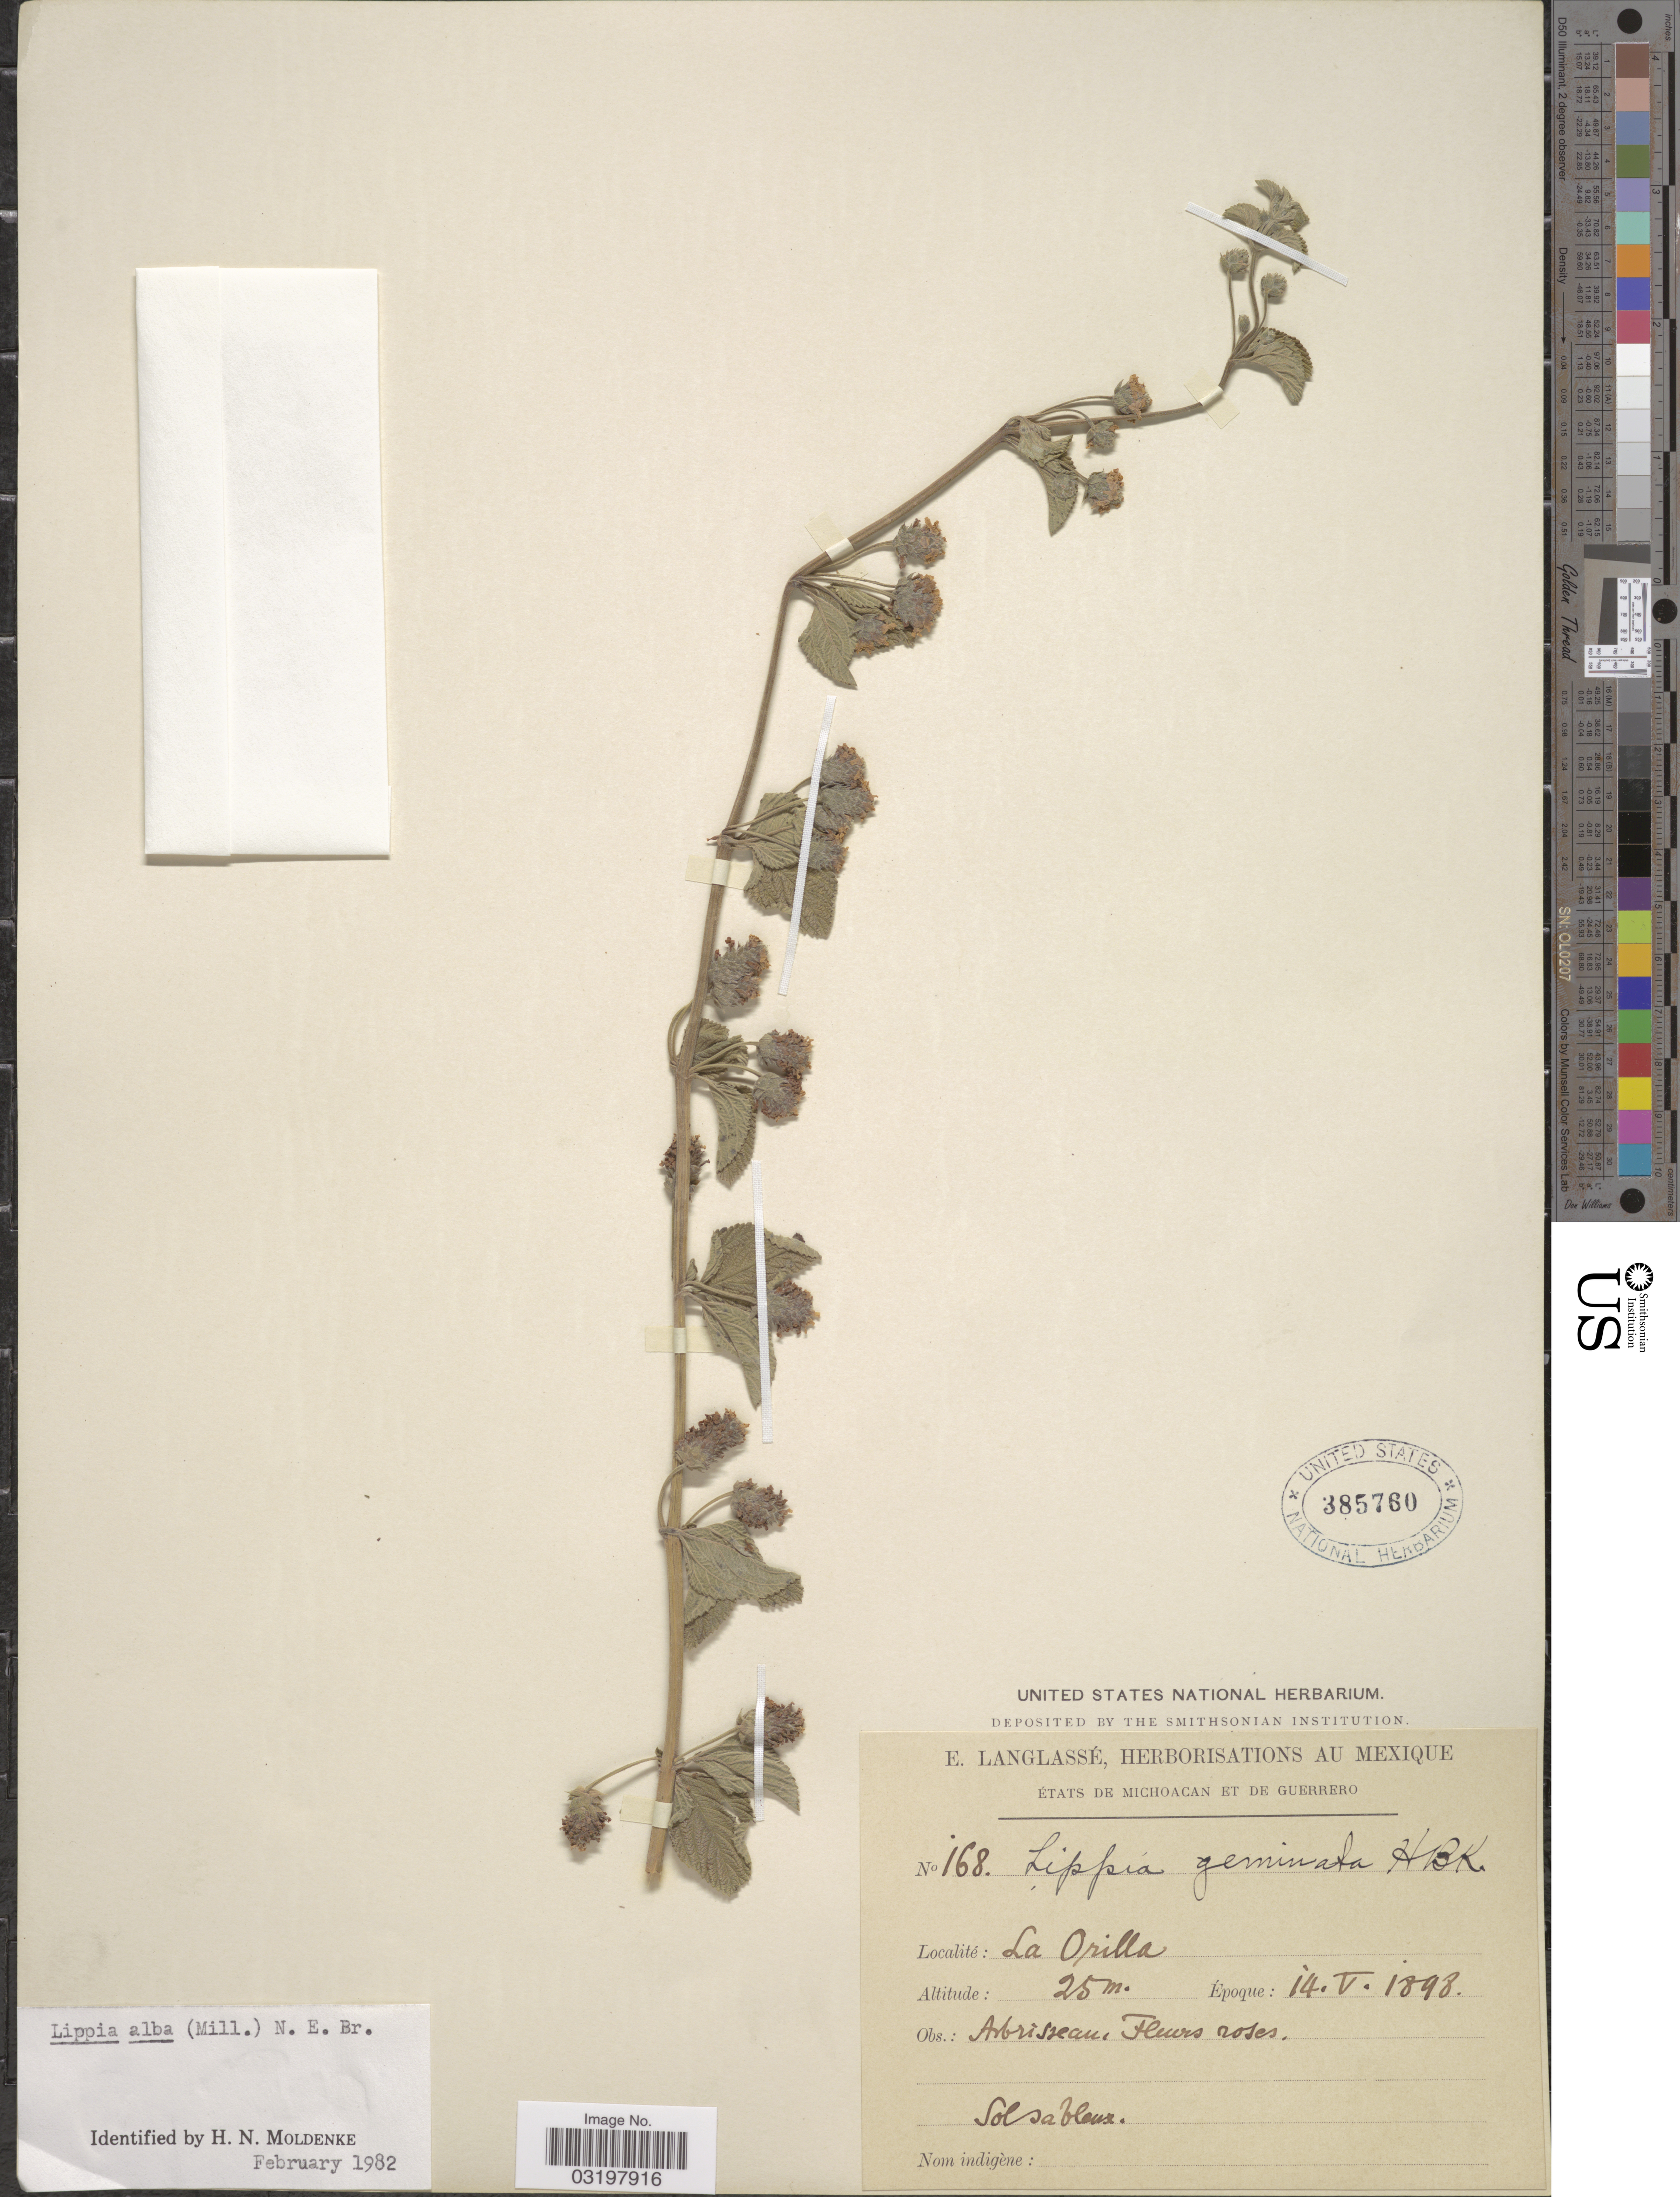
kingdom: Plantae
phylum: Tracheophyta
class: Magnoliopsida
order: Lamiales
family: Verbenaceae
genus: Lippia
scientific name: Lippia alba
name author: (Mill.) N.E. Br. ex Britton & P. Wilson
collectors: E. Langlassé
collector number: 168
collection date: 1898-05-14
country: Mexico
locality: États de Michoacan et de Guerrero. La Orilla.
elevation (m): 25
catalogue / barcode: US 385760